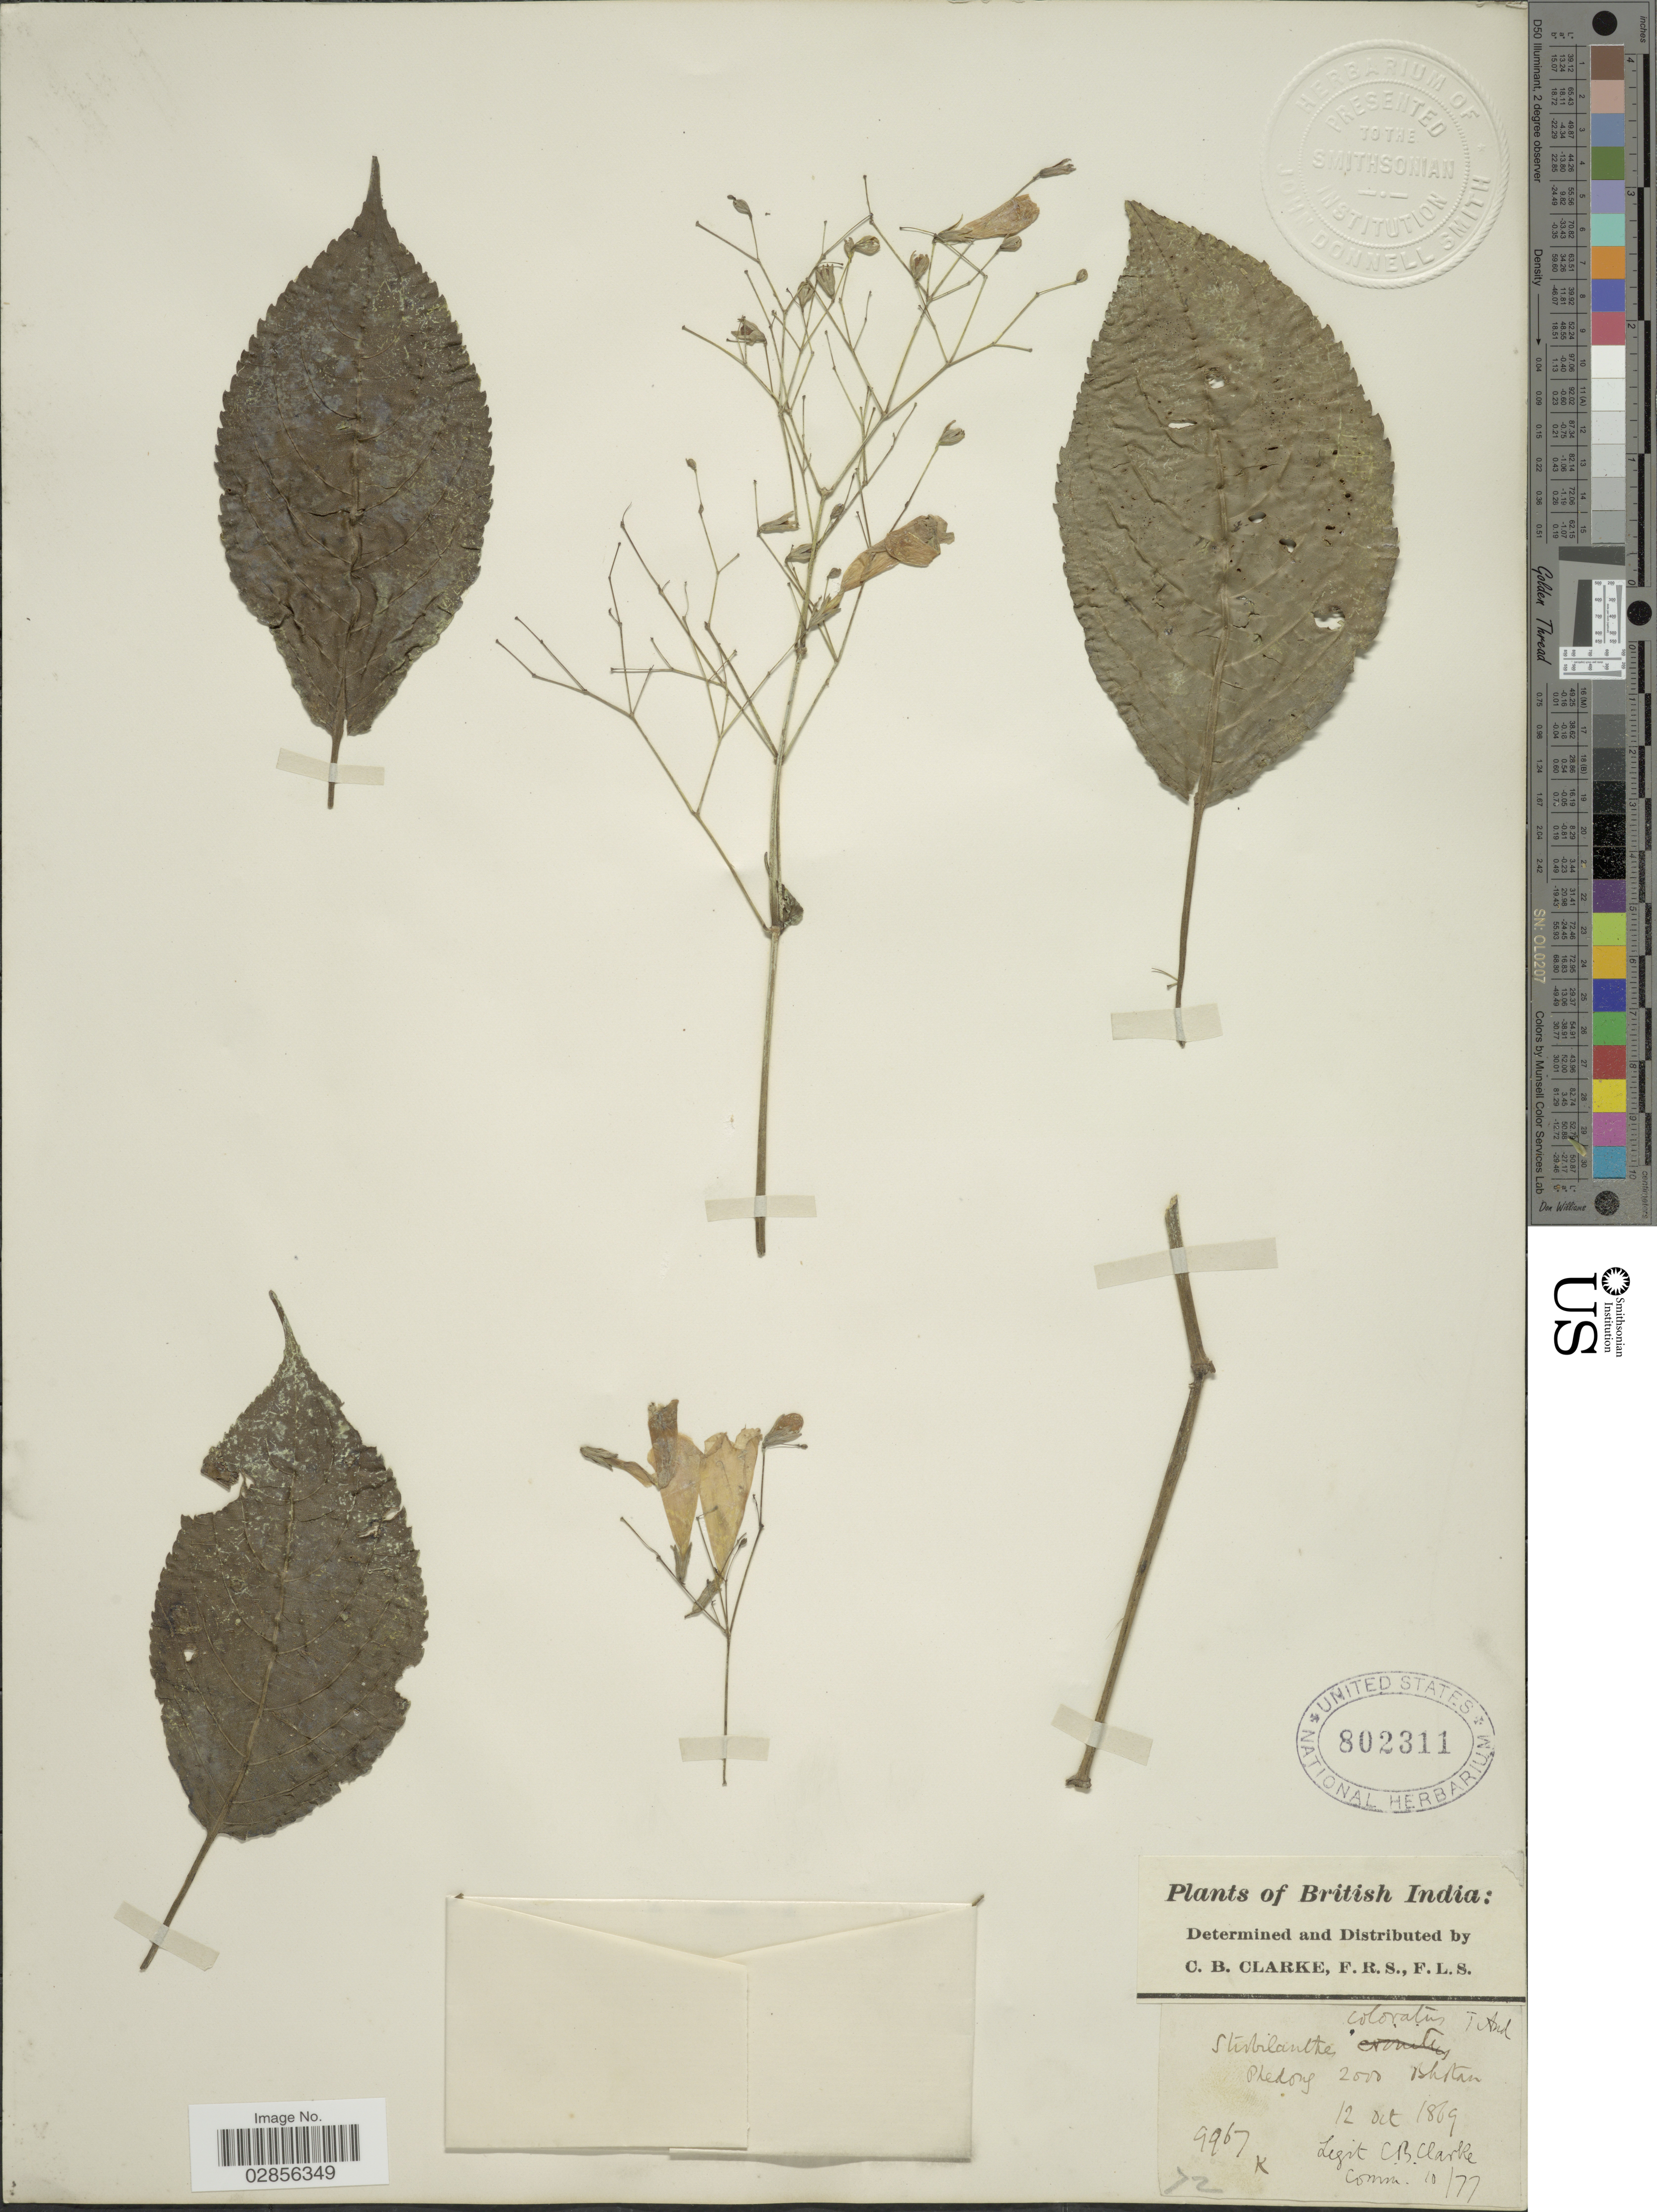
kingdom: Plantae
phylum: Tracheophyta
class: Magnoliopsida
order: Lamiales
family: Acanthaceae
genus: Strobilanthes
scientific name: Strobilanthes coloratus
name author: T. Anderson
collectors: C. B. Clarke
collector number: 9967K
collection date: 1869-10-12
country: Bhutan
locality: British India. Phedong Bhotan.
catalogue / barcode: US 802311